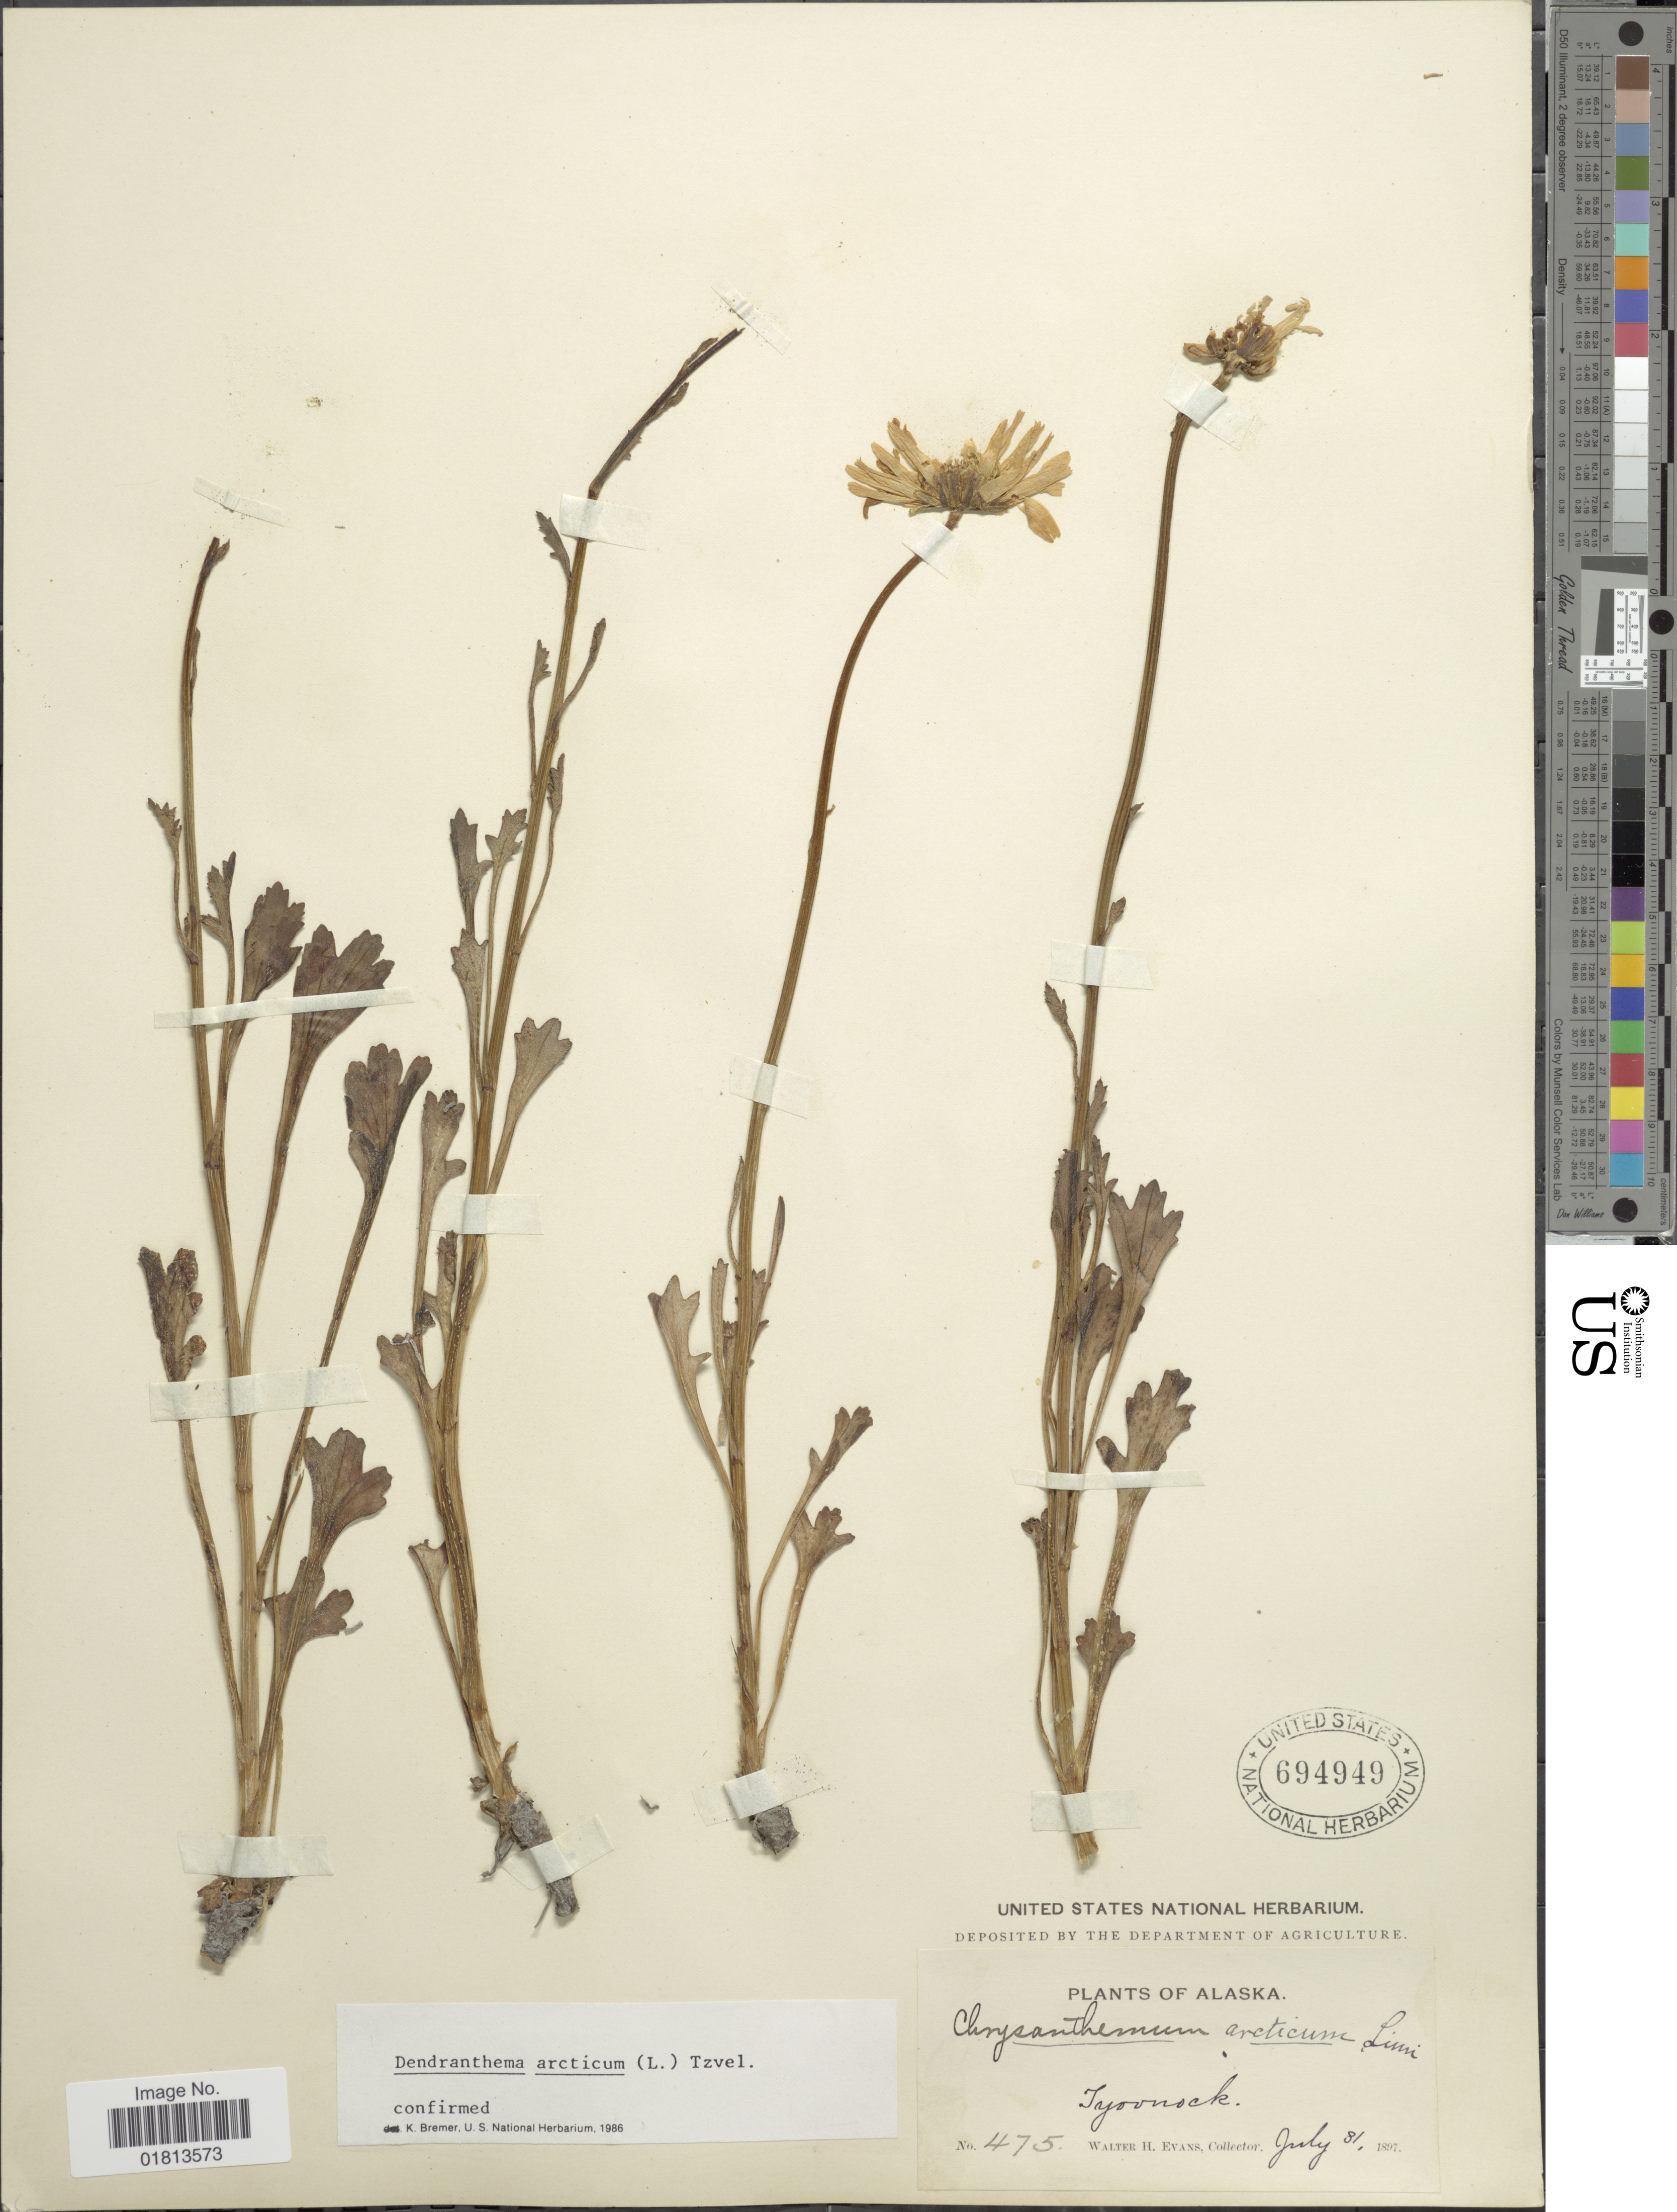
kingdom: Plantae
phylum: Tracheophyta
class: Magnoliopsida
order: Asterales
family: Asteraceae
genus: Dendranthema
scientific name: Dendranthema arcticum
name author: (L.) Tzvelev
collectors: W. H. Evans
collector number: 475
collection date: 1897-07-31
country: United States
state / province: Alaska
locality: Tyoneck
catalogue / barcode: US 694949